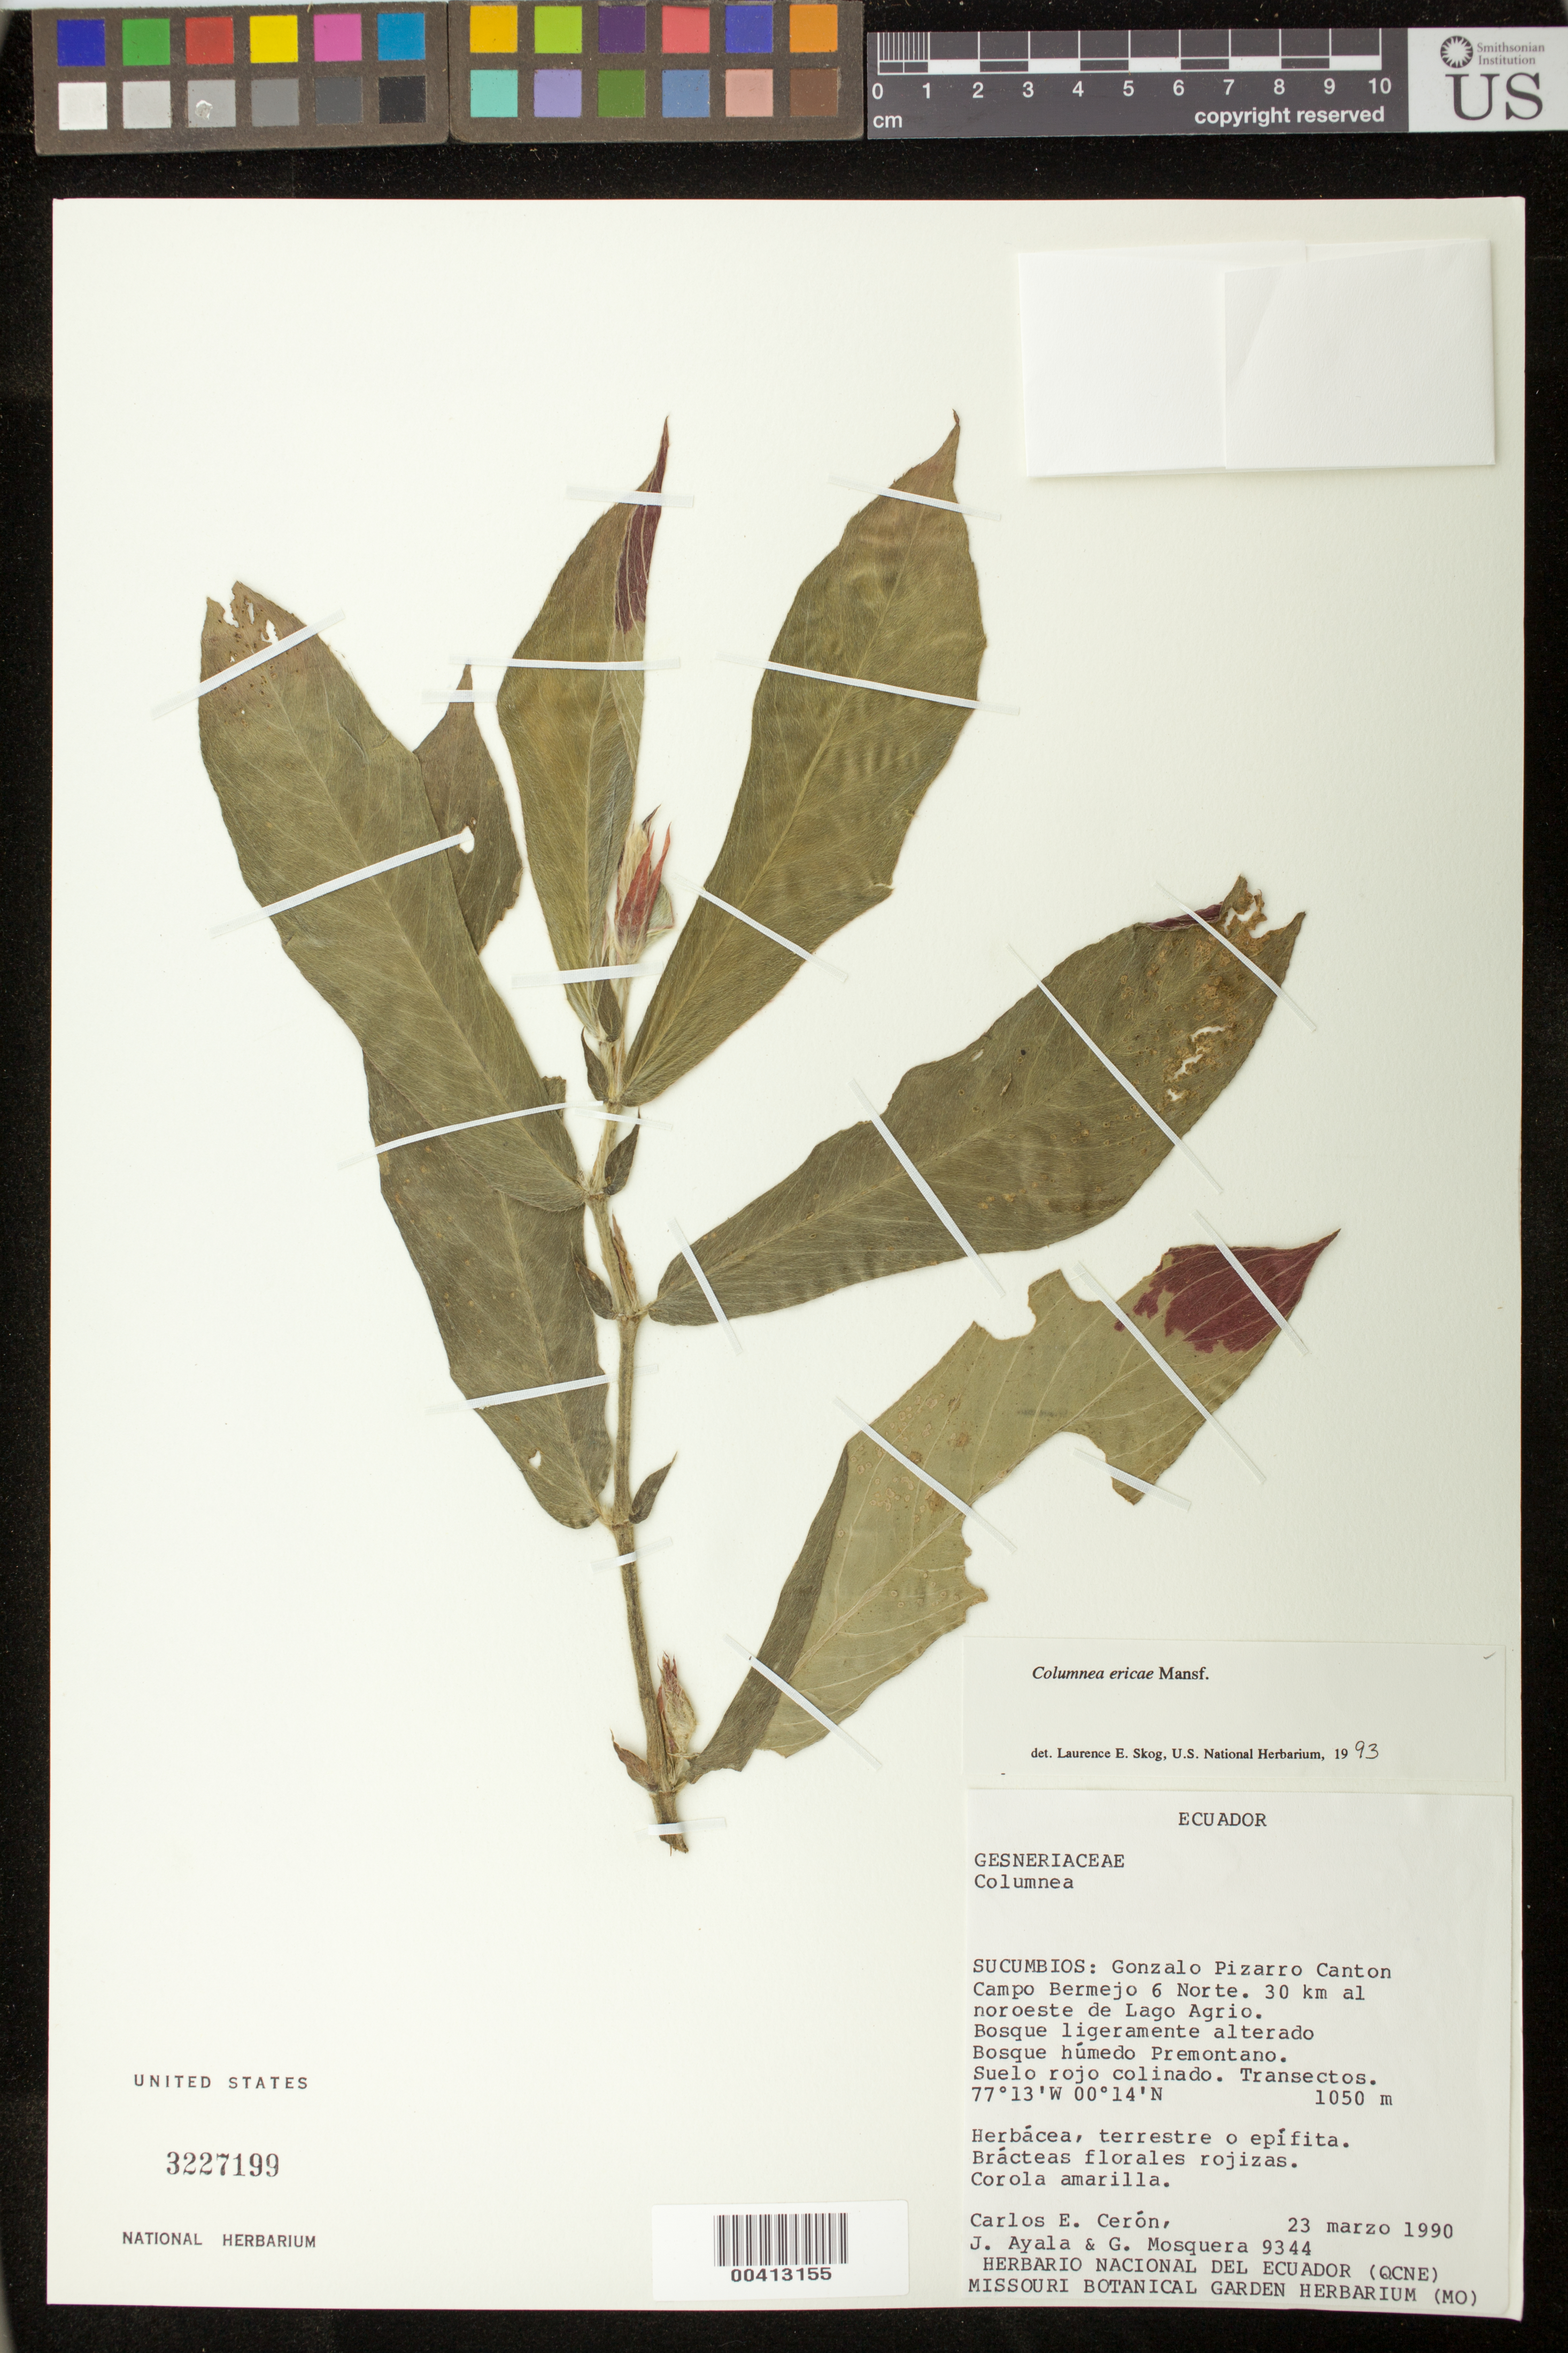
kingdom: Plantae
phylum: Tracheophyta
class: Magnoliopsida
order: Lamiales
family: Gesneriaceae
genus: Columnea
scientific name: Columnea ericae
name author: Mansf.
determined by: Clark, J. L., (SEL), The Marie Selby Botanical Garden (UNITED STATES)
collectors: C. E. Cerón M., J. Ayala & G. Mosquera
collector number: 9344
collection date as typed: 23 Mar 1990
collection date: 1990-03-23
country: Ecuador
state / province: Sucumbíos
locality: Cantón Gonzalo Pizarro. Campo Bermejo 6 Norte, 2 km al norte del Campo, 30 km al noroeste de Lago Agrio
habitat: Bosque ligeramente alterado, Bosque humedo Premontano, Suelo rojo colinado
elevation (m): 1050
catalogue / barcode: US 3227199